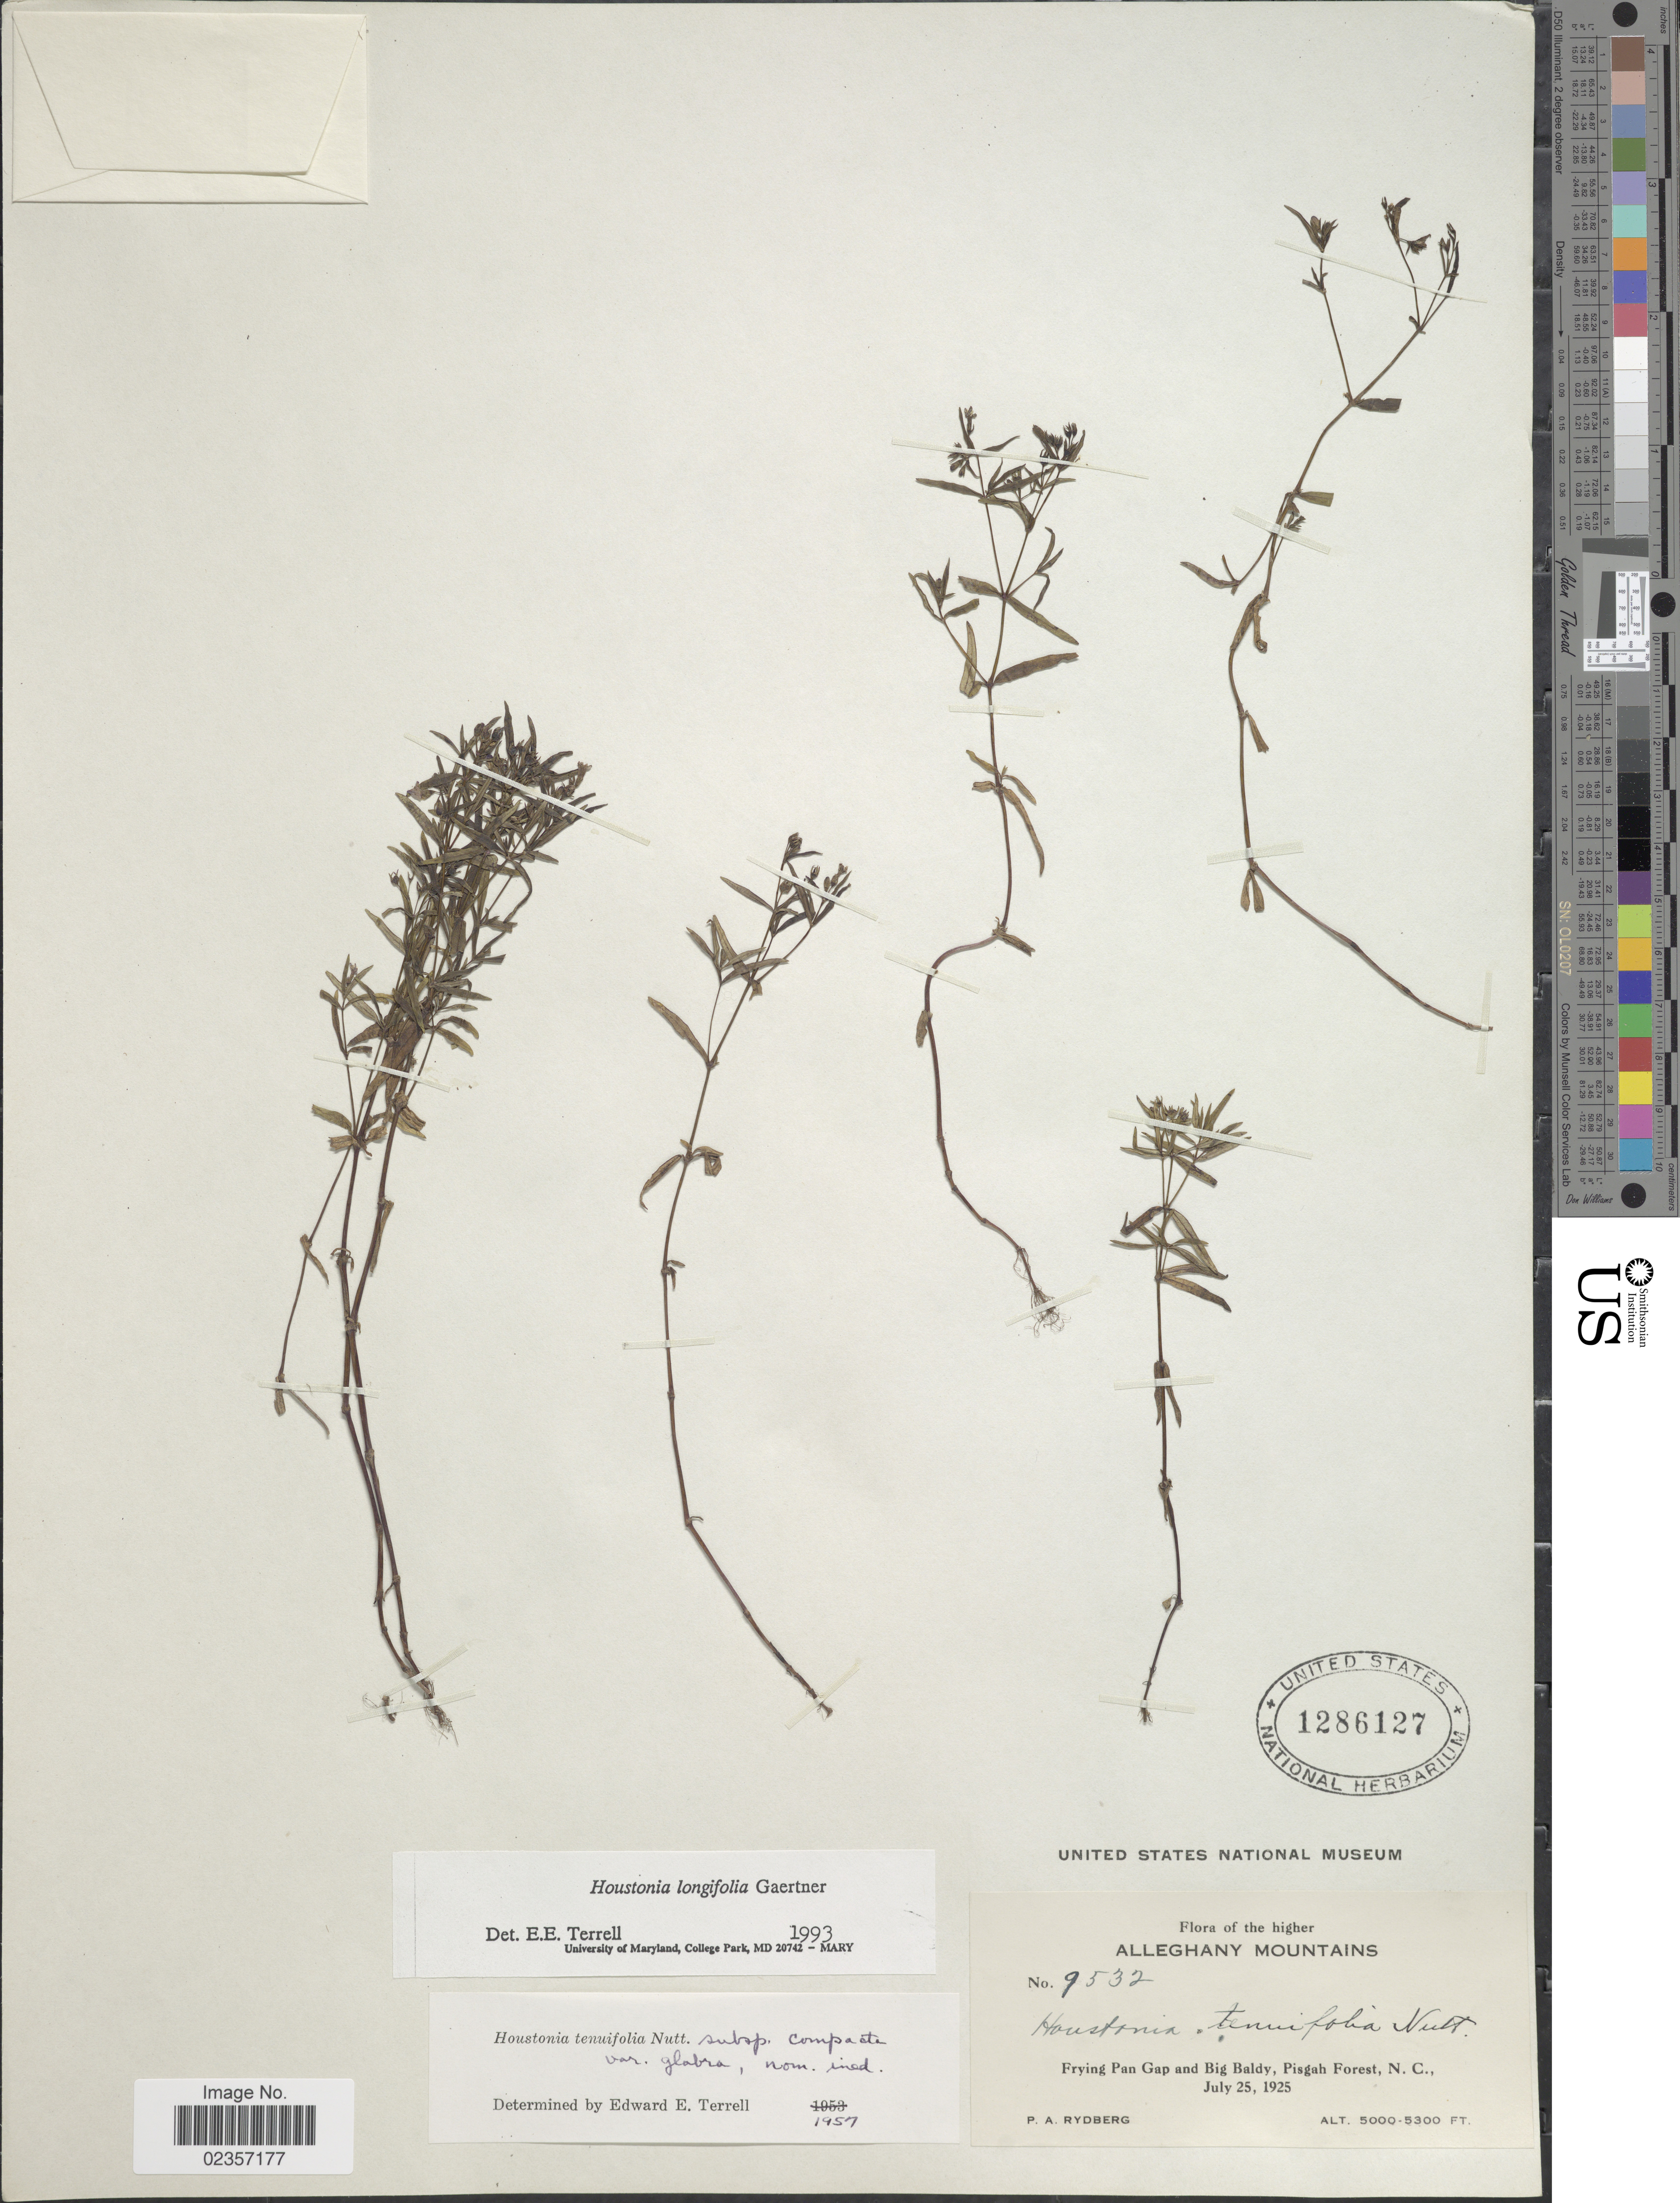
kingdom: Plantae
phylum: Tracheophyta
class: Magnoliopsida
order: Gentianales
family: Rubiaceae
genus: Houstonia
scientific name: Houstonia longifolia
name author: Gaertn.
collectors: P. A. Rydberg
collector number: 9532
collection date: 1925-07-25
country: United States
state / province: North Carolina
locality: The higher Alleghany Mountains, Frying Pan Gap and Big Baldy, Pisgah Forest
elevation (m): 1524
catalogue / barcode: US 1286127